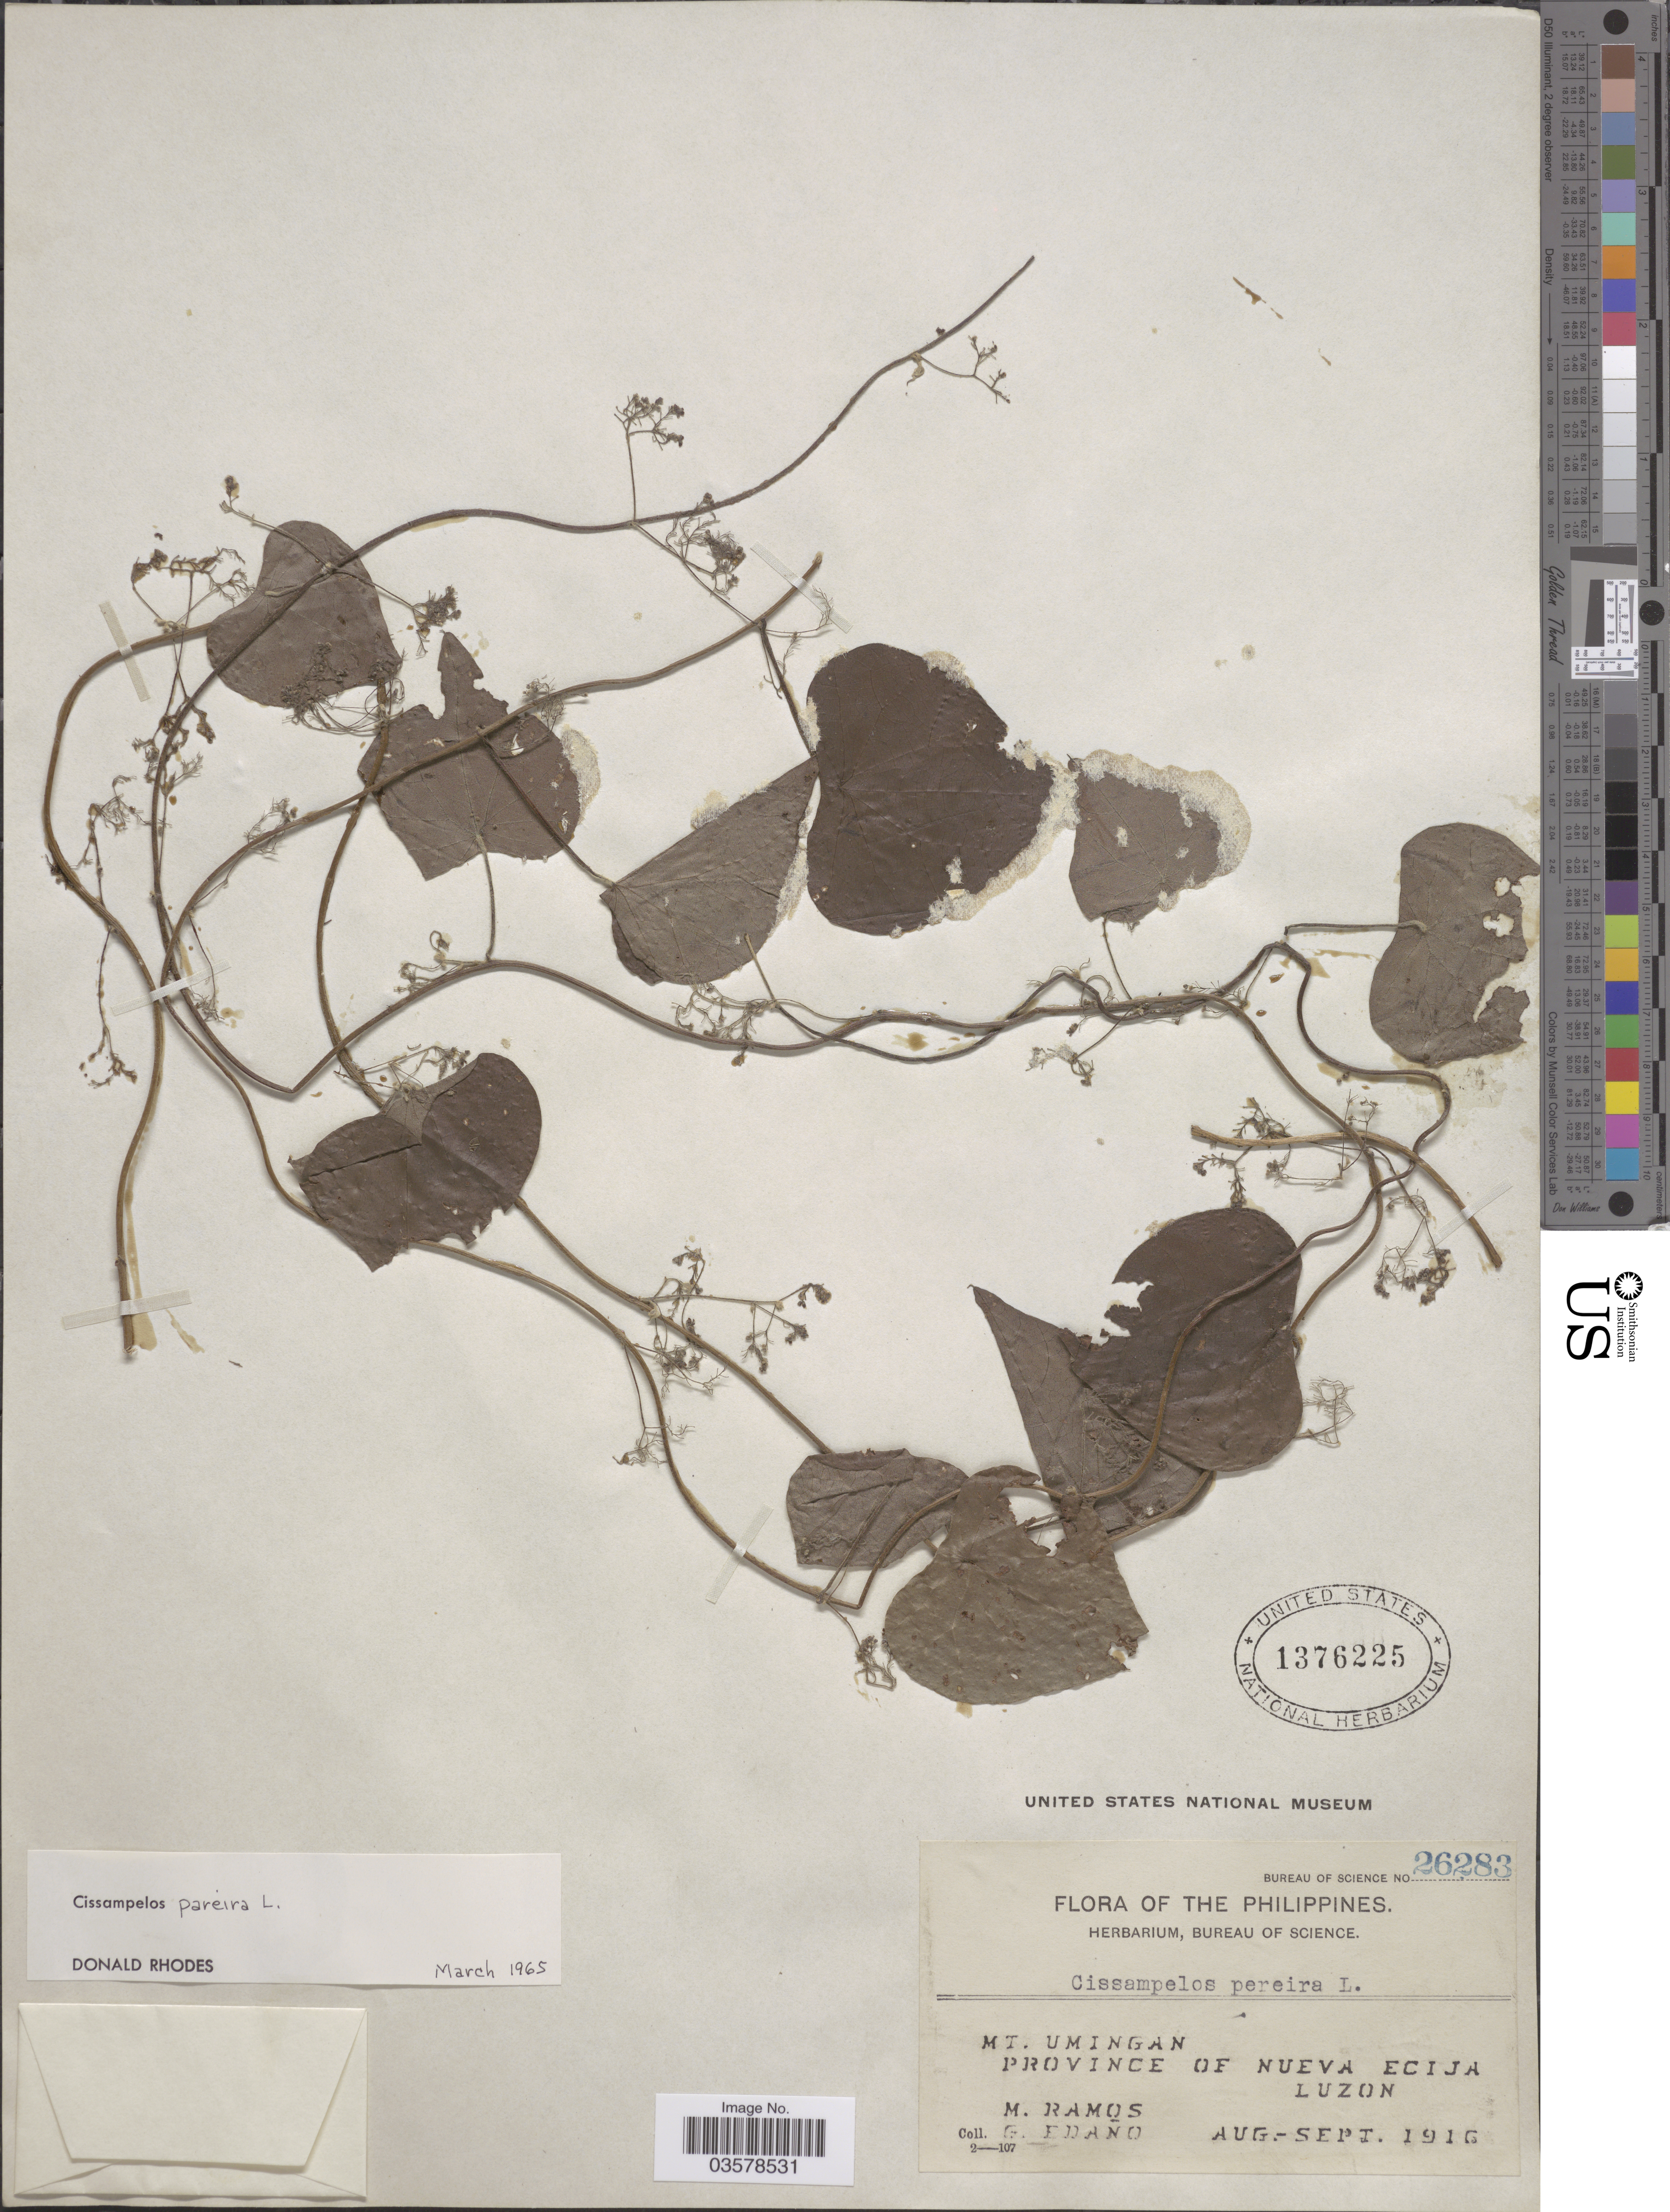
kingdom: Plantae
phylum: Tracheophyta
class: Magnoliopsida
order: Ranunculales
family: Menispermaceae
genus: Cissampelos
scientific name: Cissampelos pareira var. hirsuta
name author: (Buch.-Ham. ex DC.) Forman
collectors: M. Ramos & G. Edaño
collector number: Bureau of Science 26283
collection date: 1916-08/1916-09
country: Philippines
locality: Mt. Umingan. Province of Nueva Ecija. Luzon.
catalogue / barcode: US 1376225